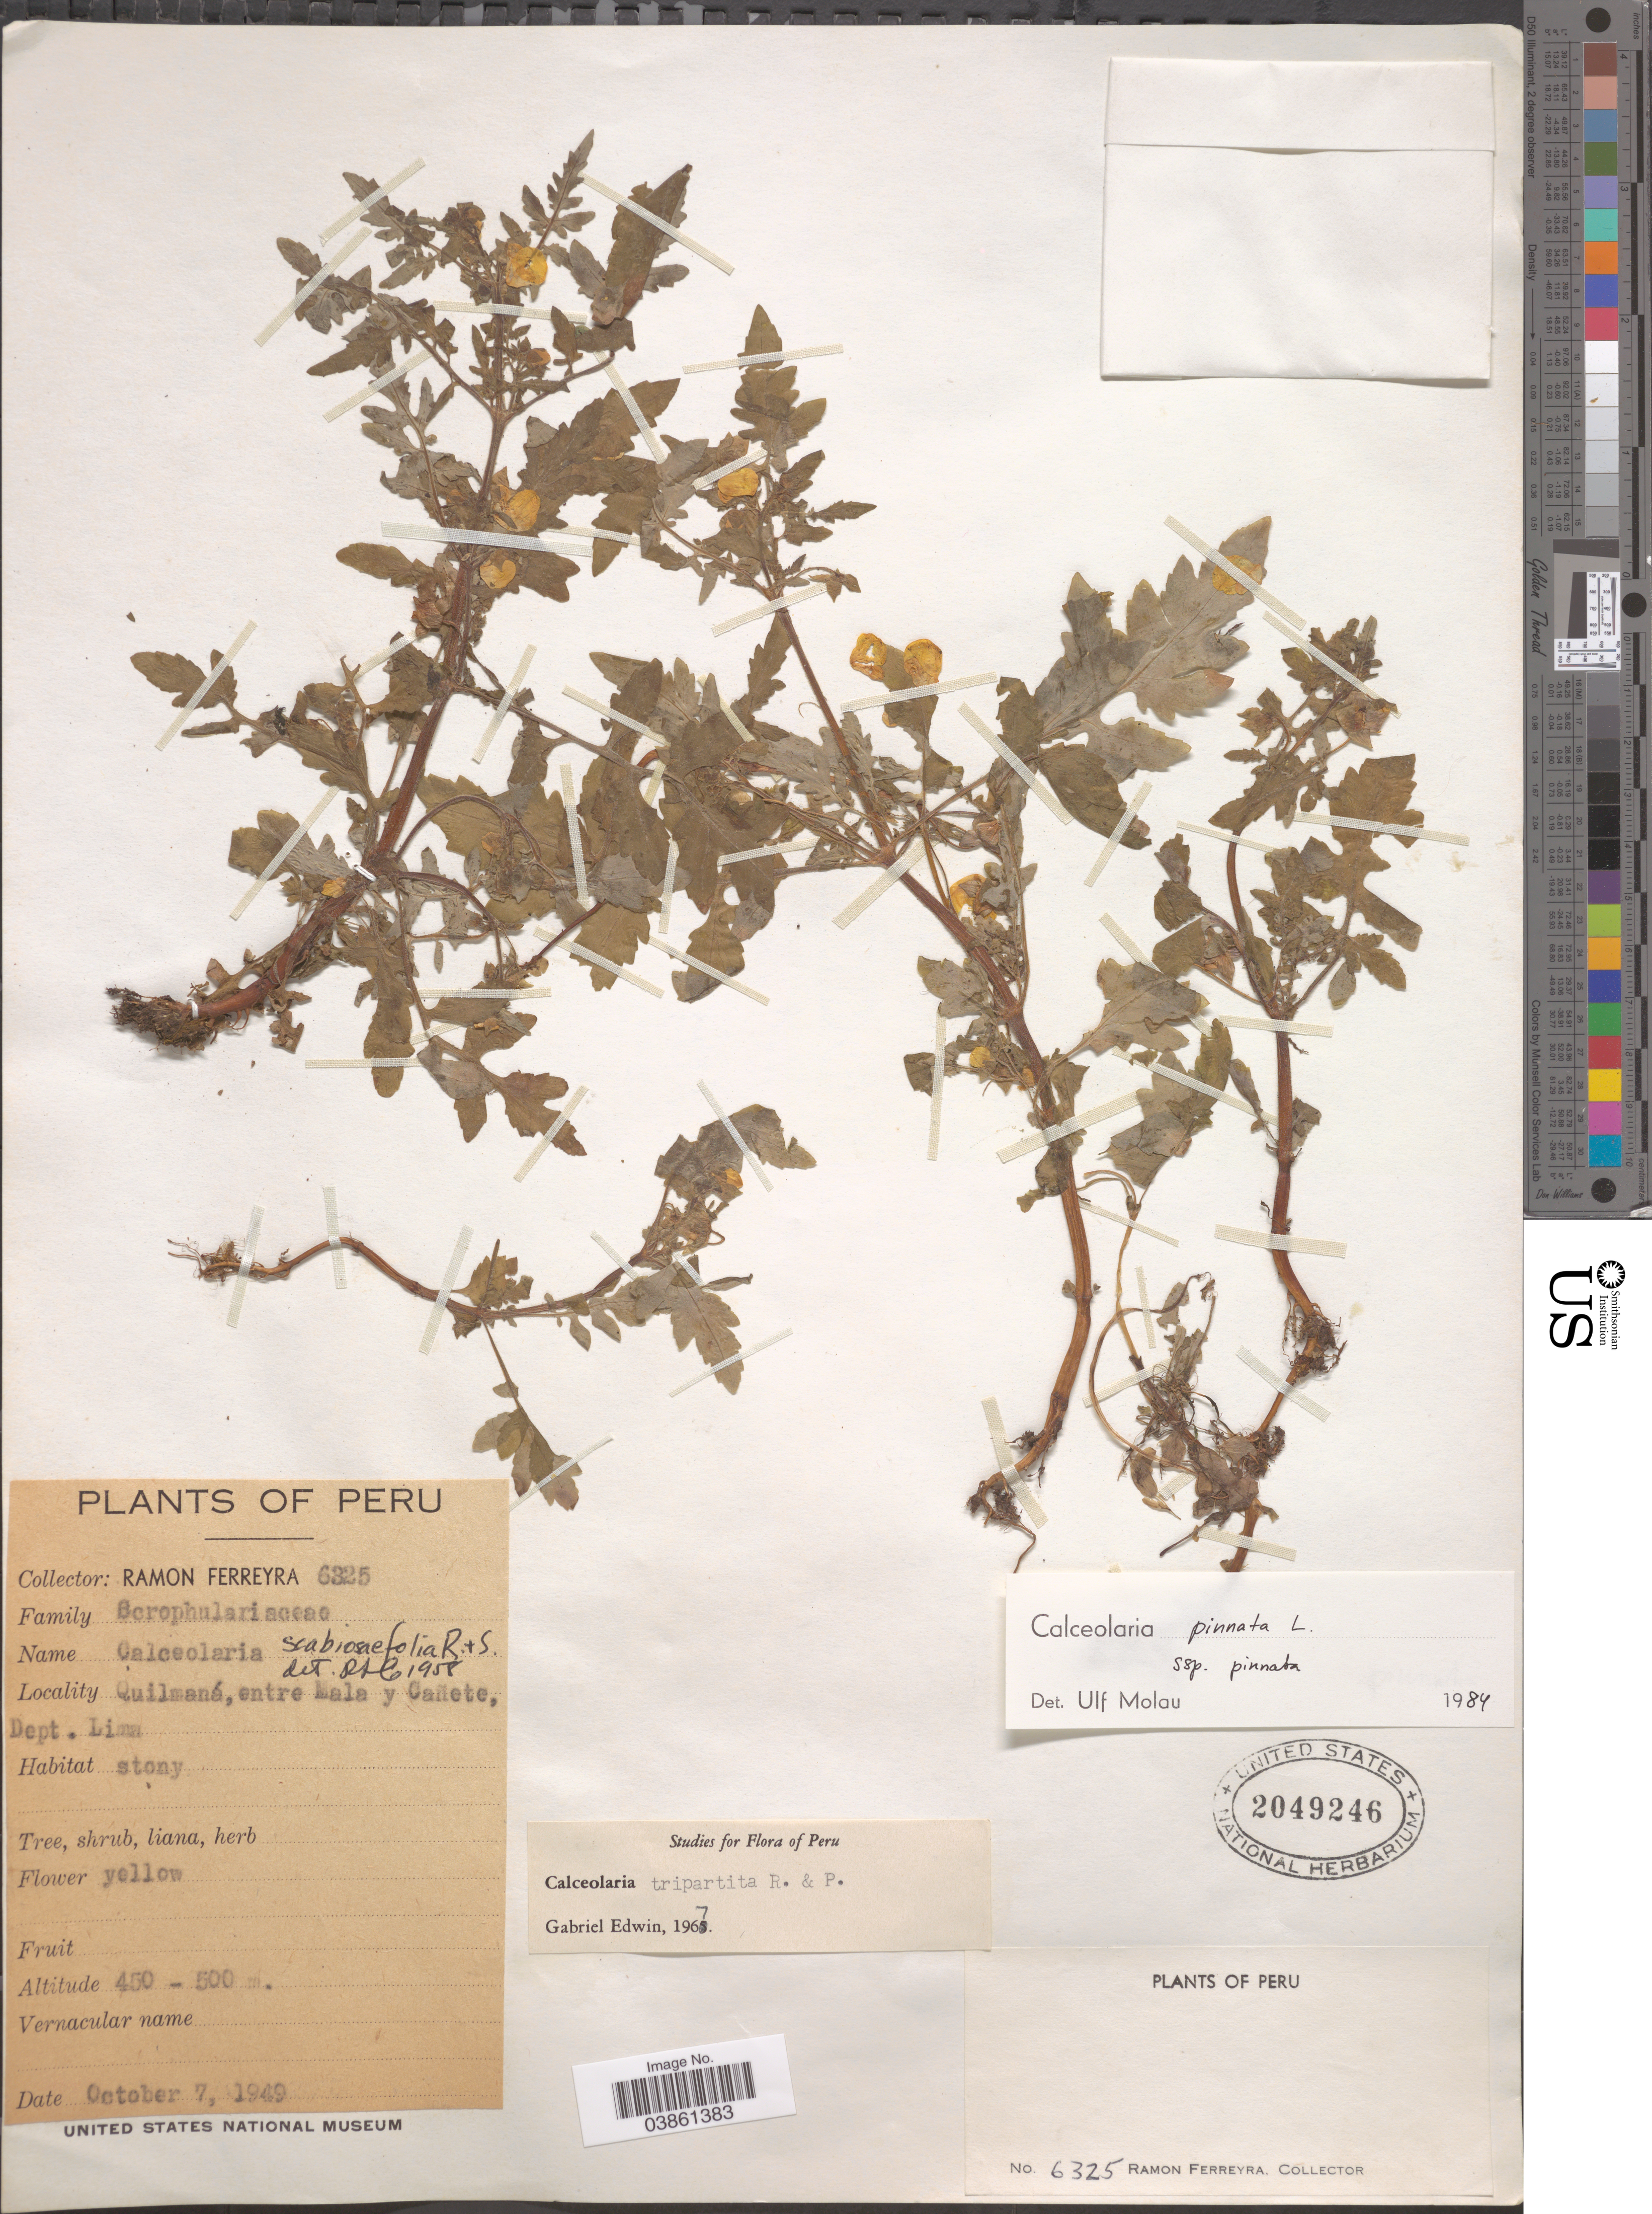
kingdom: Plantae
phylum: Tracheophyta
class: Magnoliopsida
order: Lamiales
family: Calceolariaceae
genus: Calceolaria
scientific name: Calceolaria pinnata subsp. pinnata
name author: L.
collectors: R. A. Ferreyra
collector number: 6325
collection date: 1949-10-07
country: Peru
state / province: Lima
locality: Quilmaná, entre Mala y Cañete, Dept. Lima.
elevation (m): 450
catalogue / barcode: US 2049246